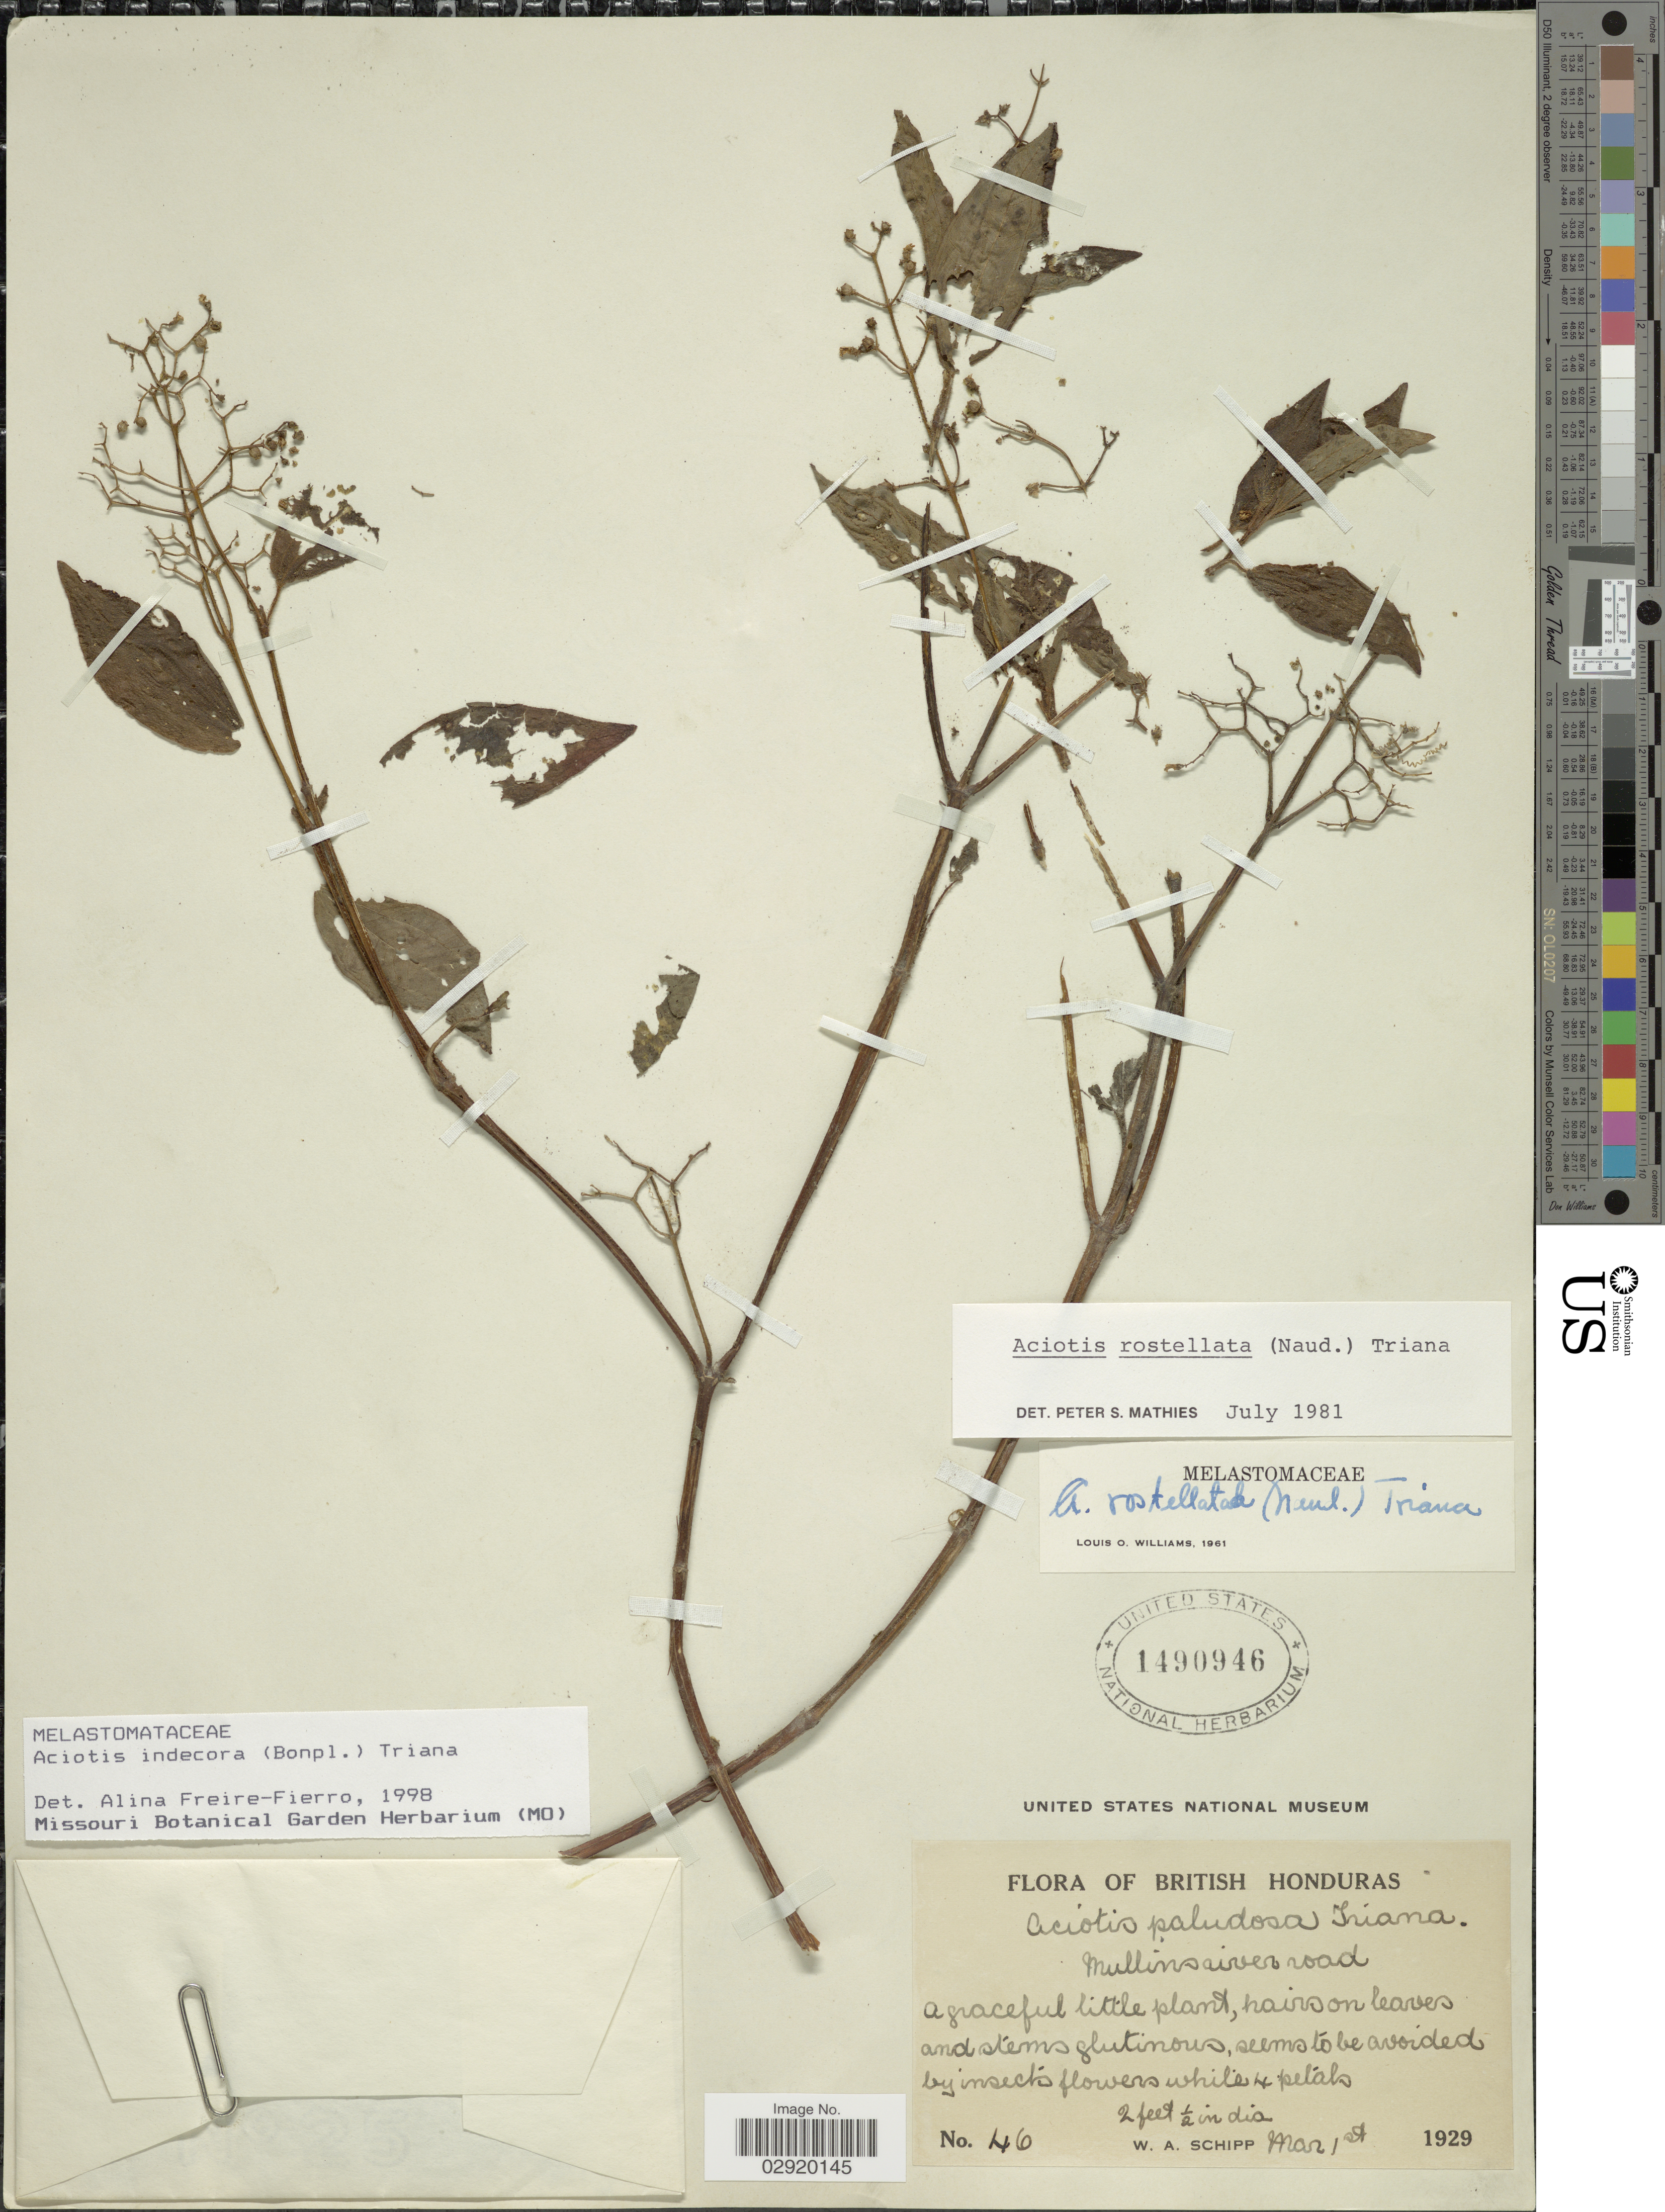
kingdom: Plantae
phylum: Tracheophyta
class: Magnoliopsida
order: Myrtales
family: Melastomataceae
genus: Aciotis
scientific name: Aciotis indecora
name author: (Bonpl.) Triana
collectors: W. Schipp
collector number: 46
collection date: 1929-03-01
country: Belize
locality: British Honduras. Mullins river road.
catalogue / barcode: US 1490946